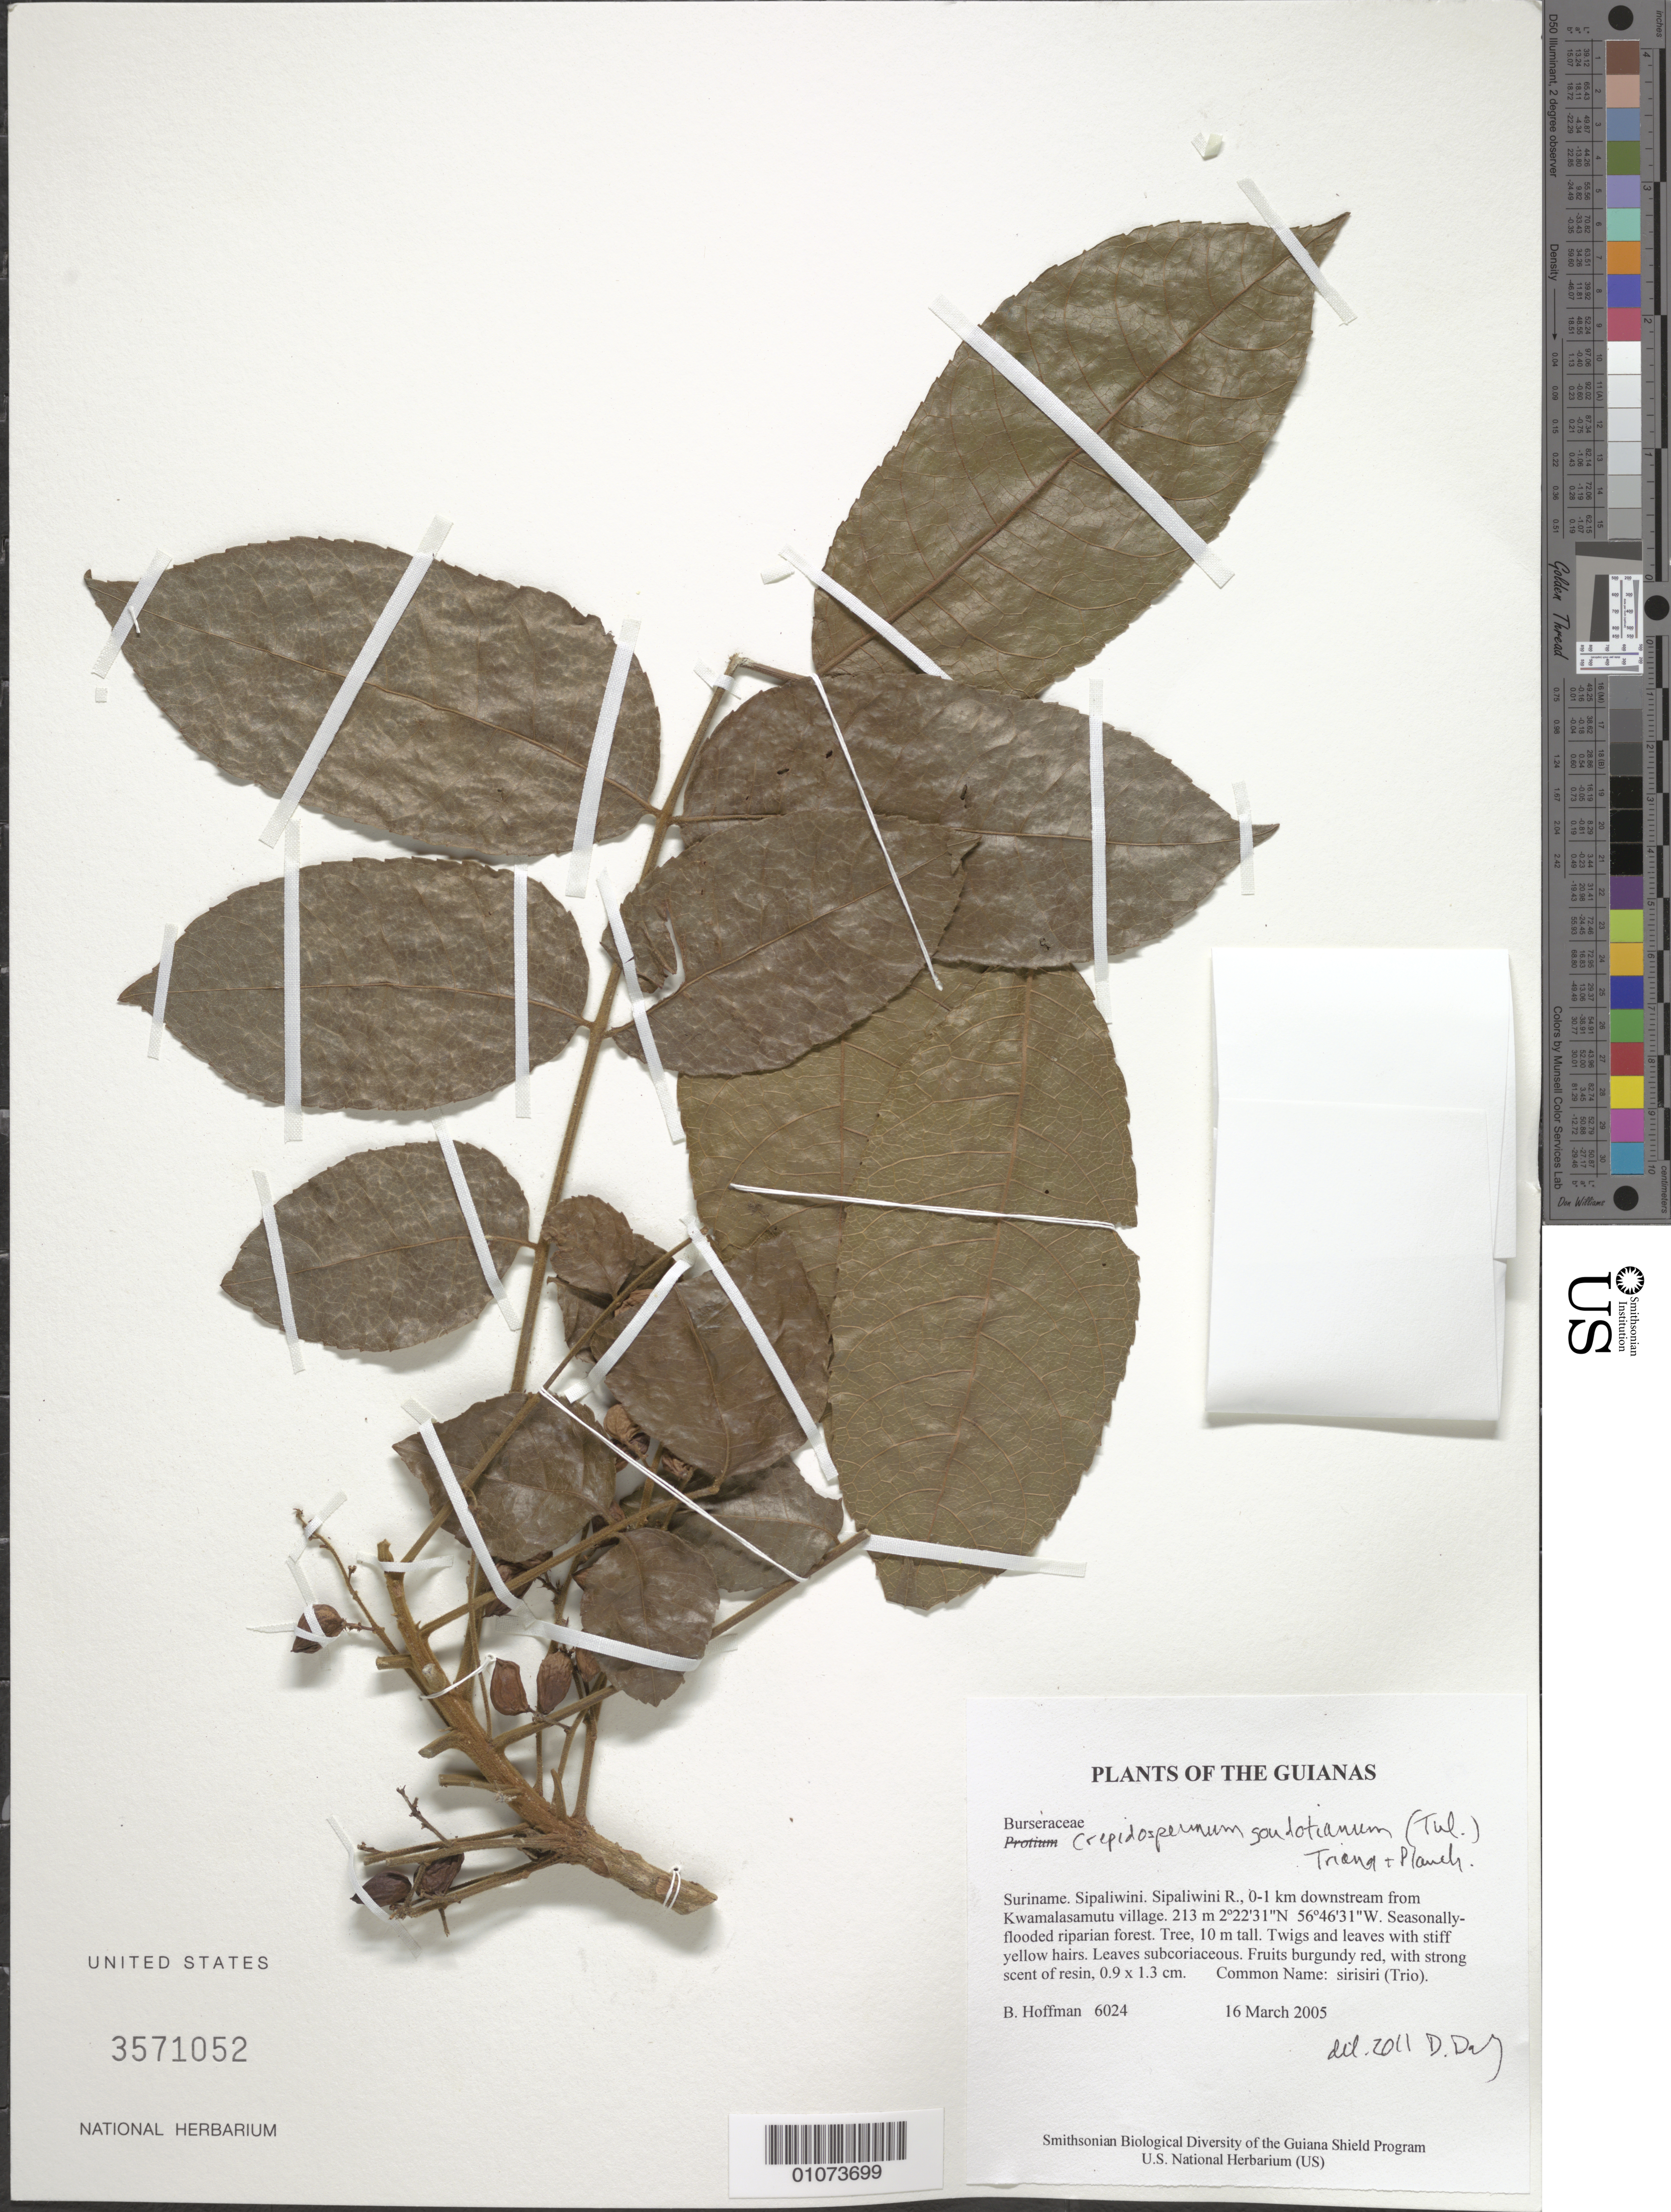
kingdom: Plantae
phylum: Tracheophyta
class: Magnoliopsida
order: Sapindales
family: Burseraceae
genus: Protium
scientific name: Protium goudotianum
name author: (Tul.) Byng & Christenh.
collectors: B. Hoffman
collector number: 6024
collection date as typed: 16 March 2005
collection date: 2005-03-16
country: Suriname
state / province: Sipaliwini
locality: Sipaliwini R., 0-1 km downstream from Kwamalasamutu village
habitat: Seasonally-flooded riparian forest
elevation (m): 213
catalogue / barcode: US 3571052